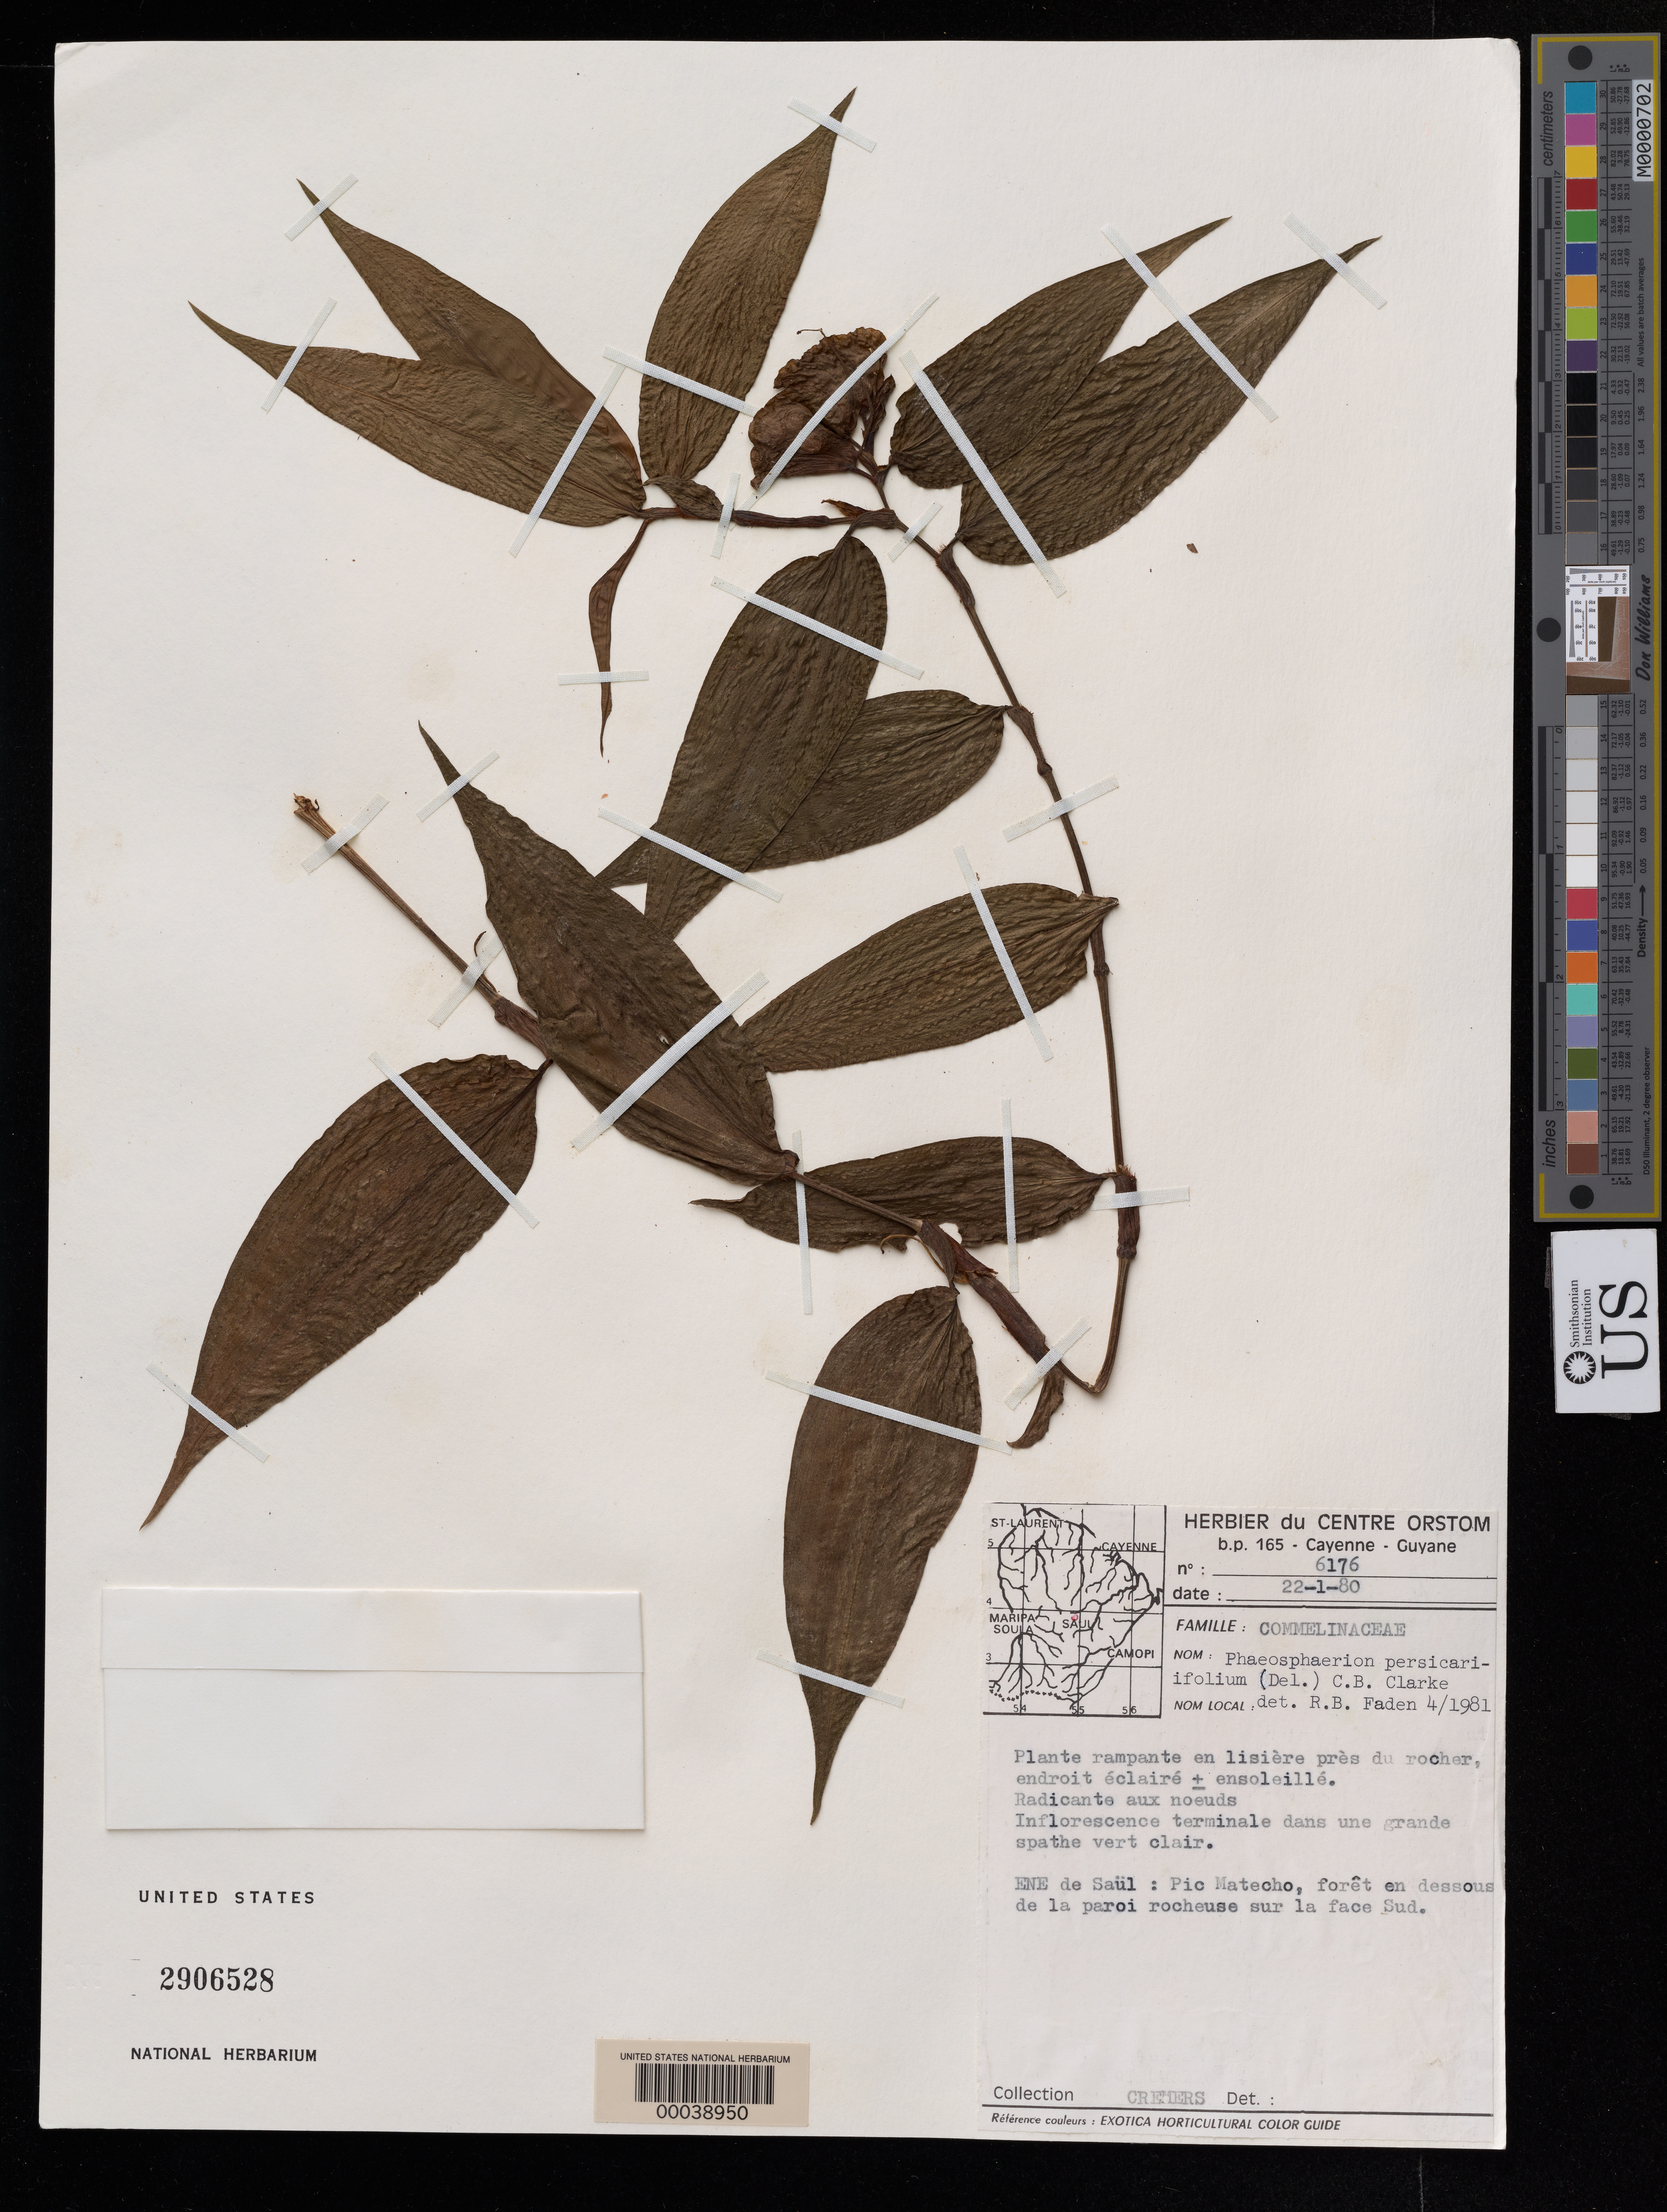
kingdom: Plantae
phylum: Tracheophyta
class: Liliopsida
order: Commelinales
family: Commelinaceae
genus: Commelina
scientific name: Commelina rufipes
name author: Seub.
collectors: G. Cremers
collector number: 6176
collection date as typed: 22 Jan 1980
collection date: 1980-01-22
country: Guyana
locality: Ene de saul, pic matecho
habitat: Forest, upon the s face of rock, near rocks, sunny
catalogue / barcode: US 2906528